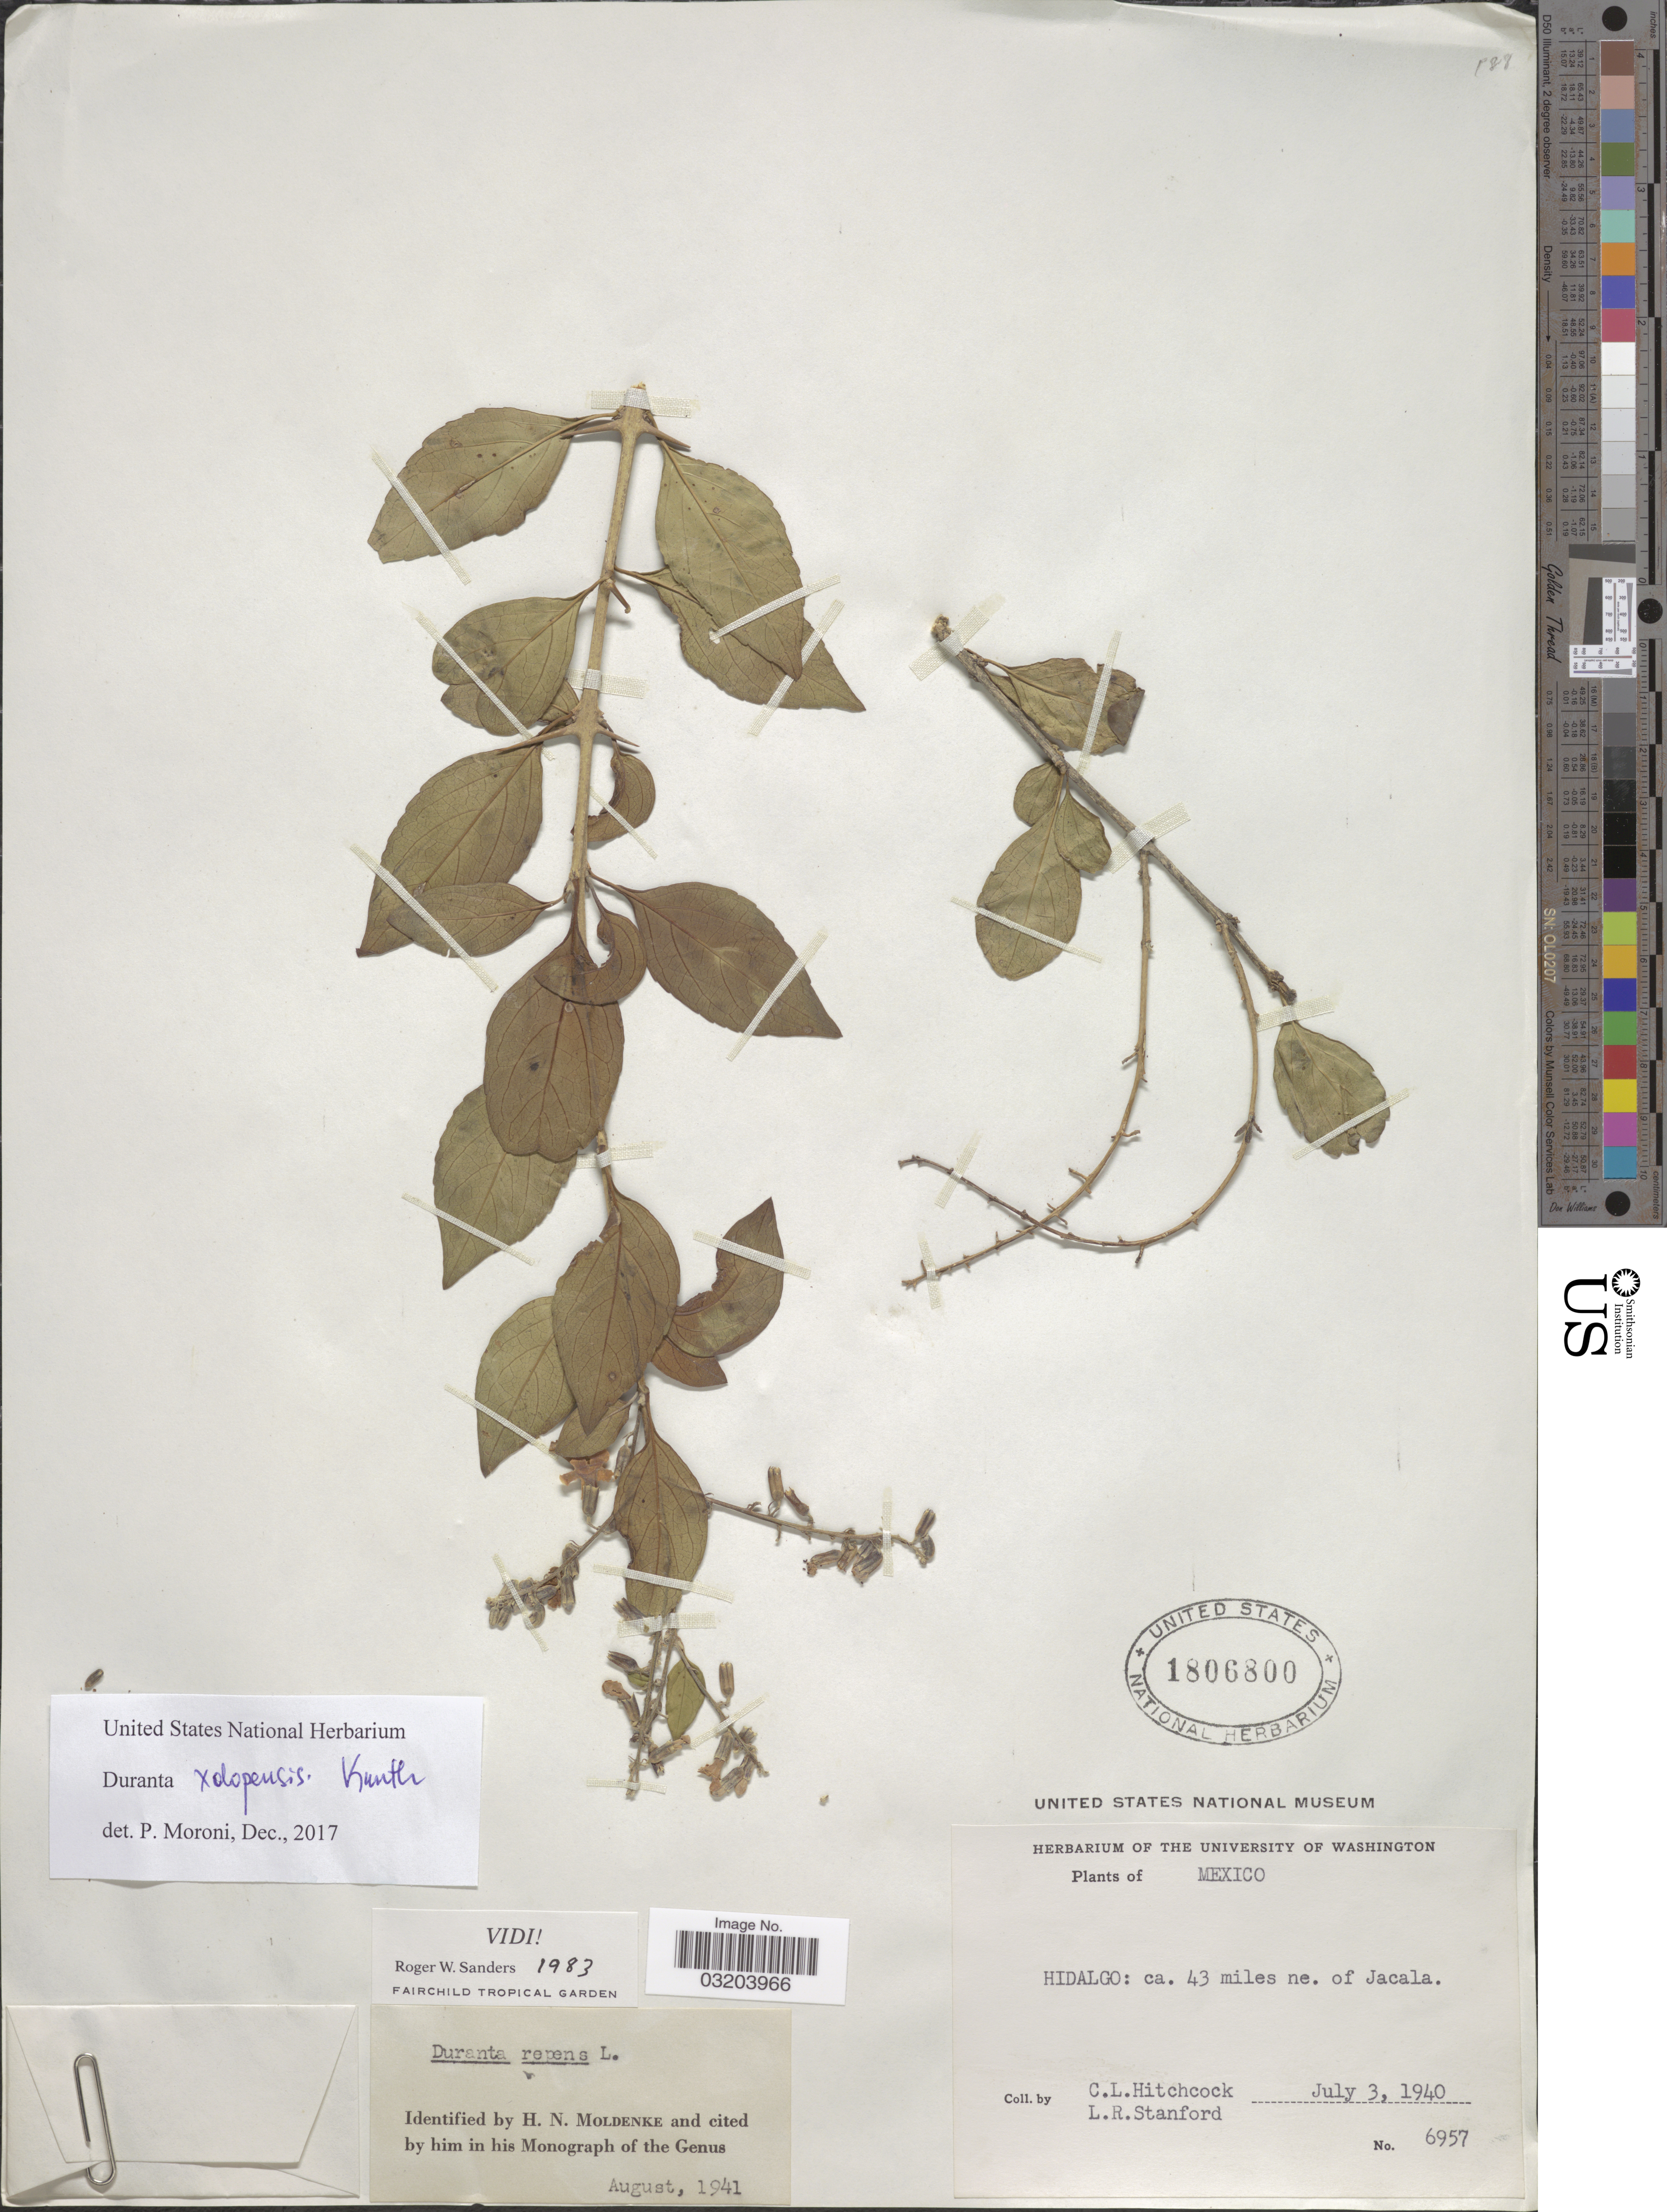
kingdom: Plantae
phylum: Tracheophyta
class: Magnoliopsida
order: Lamiales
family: Verbenaceae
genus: Duranta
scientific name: Duranta erecta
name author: L.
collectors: C. L. Hitchcock & L. R. Stanford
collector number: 6957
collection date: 1940-07-03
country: Mexico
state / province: Hidalgo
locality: Ca. 43 miles ne. of Jacala.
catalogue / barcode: US 1806800